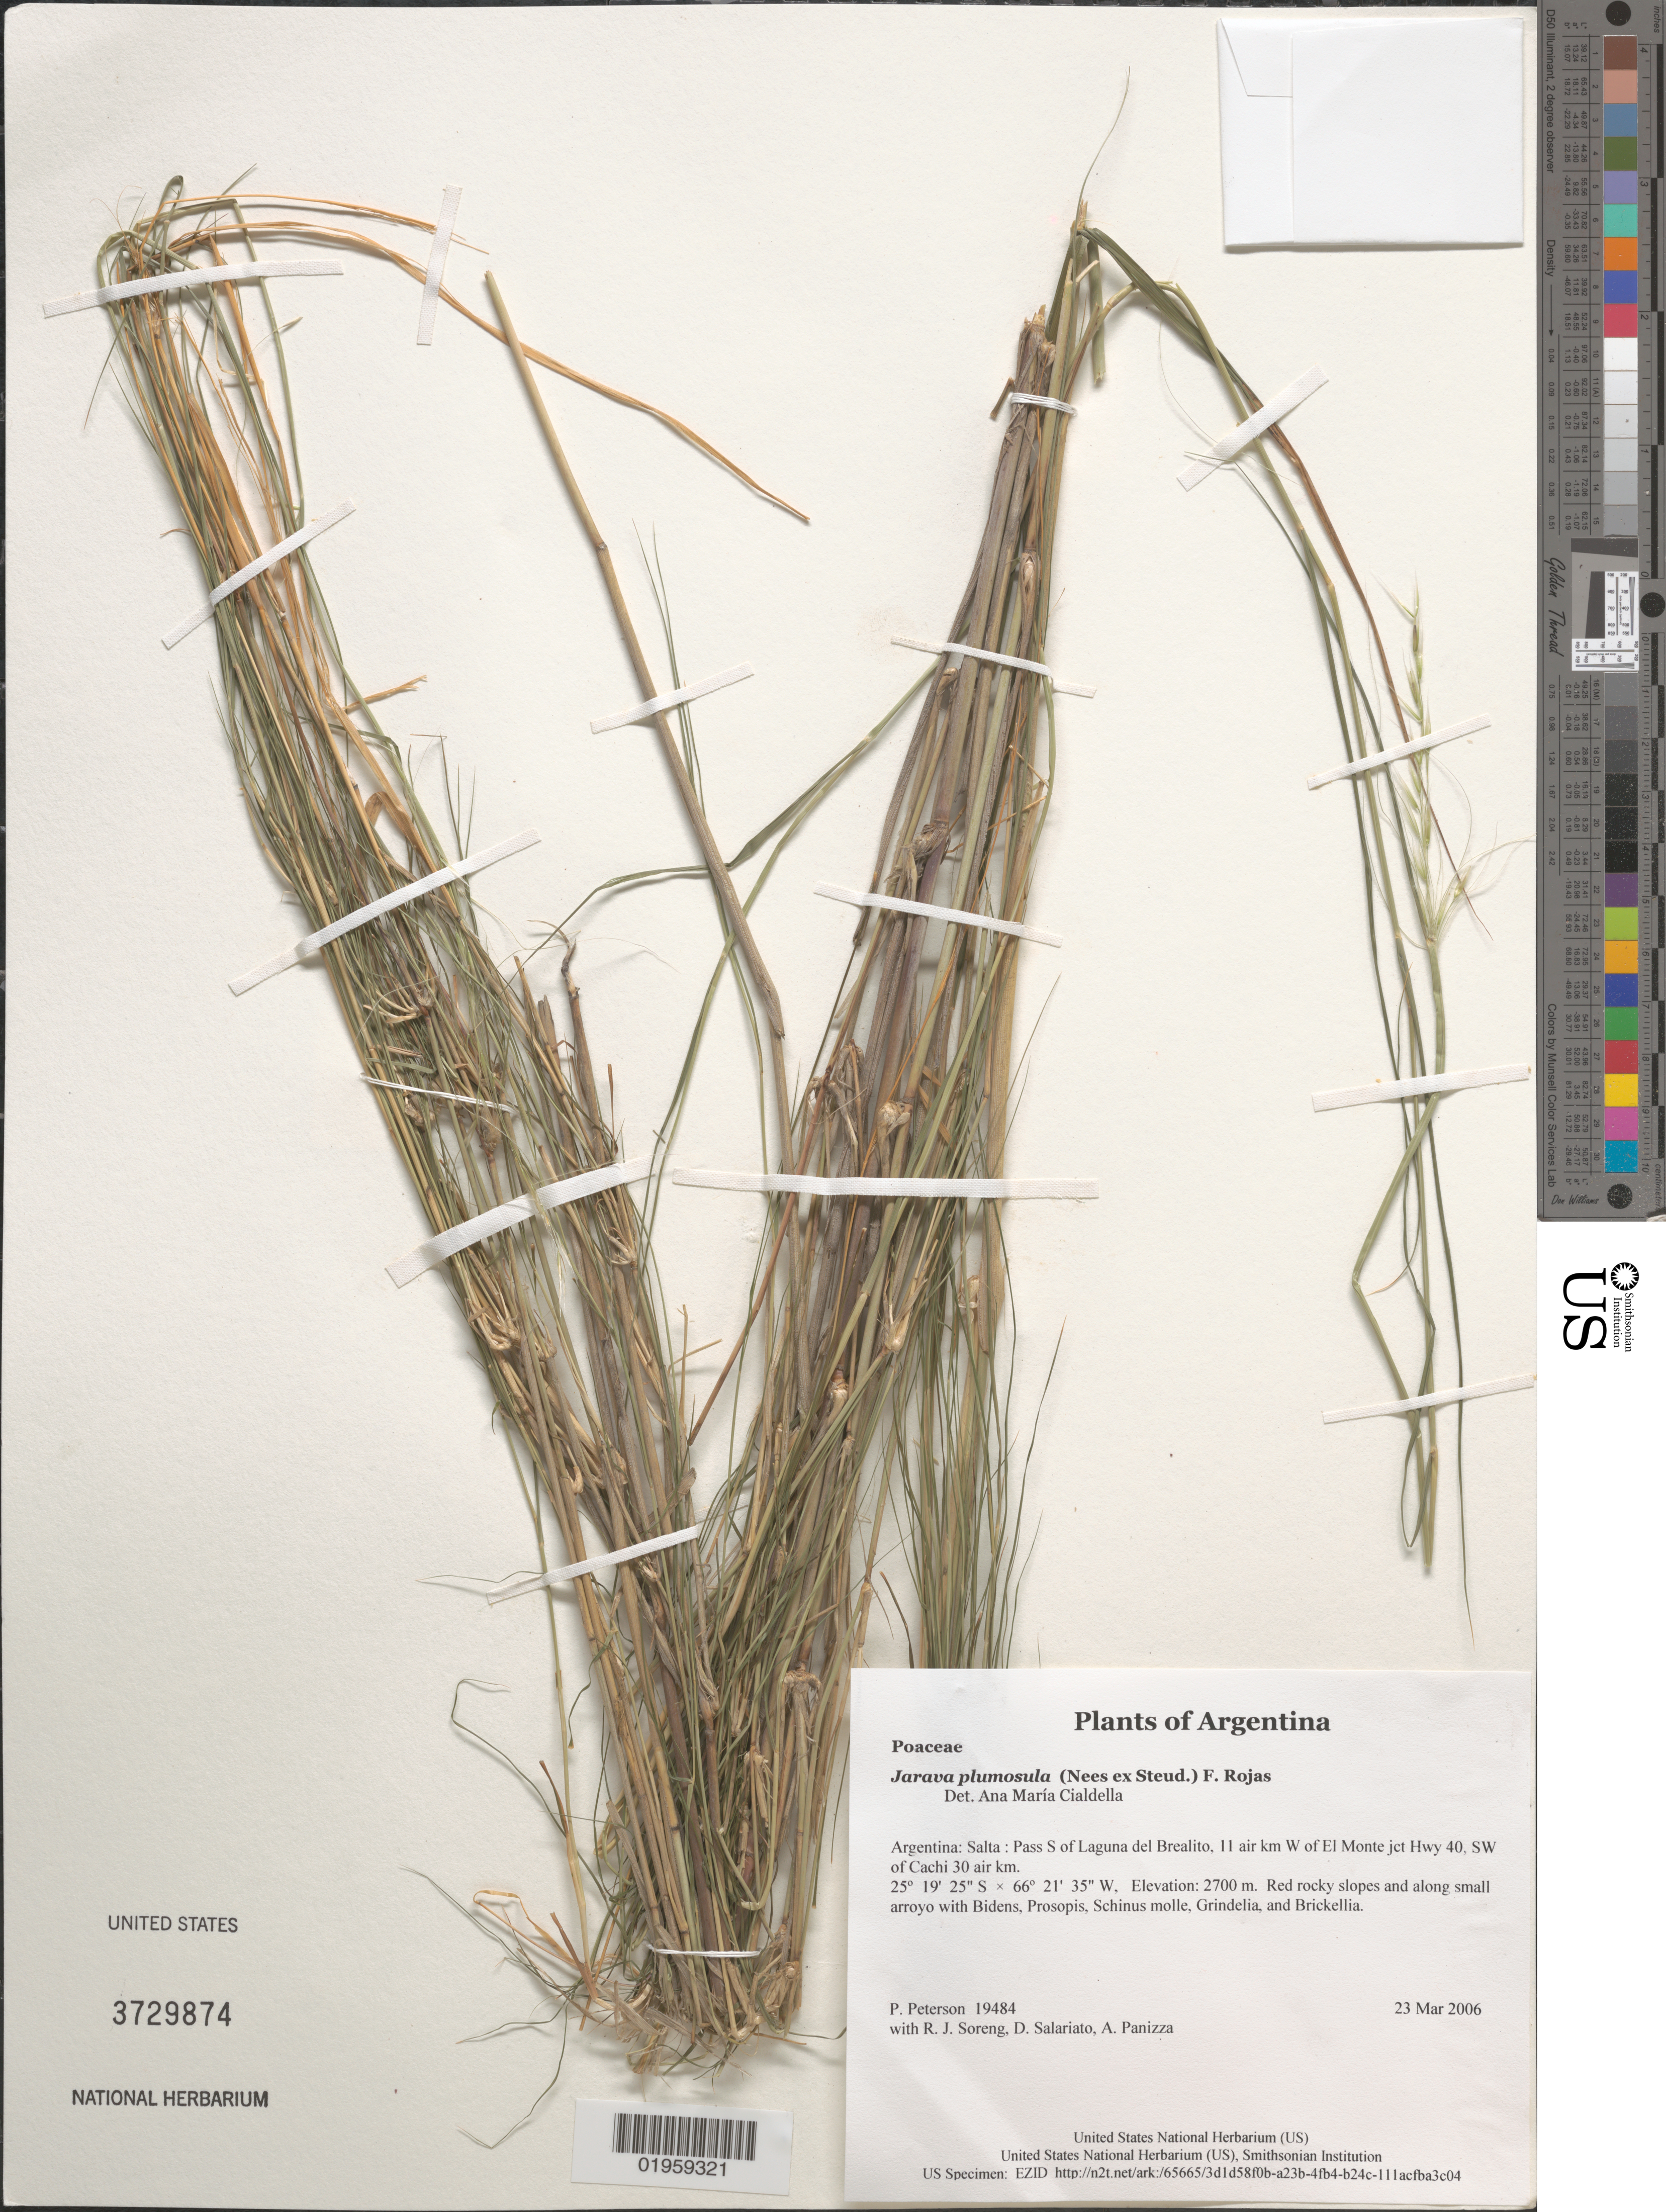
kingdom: Plantae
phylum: Tracheophyta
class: Liliopsida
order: Poales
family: Poaceae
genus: Jarava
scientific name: Jarava plumosula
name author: (Nees ex Steud.) F. Rojas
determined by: Cialdella, A. M.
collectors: P. M. Peterson, R. J. Soreng, D. Salariato & A. Panizza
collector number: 19484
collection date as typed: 23 Mar 2006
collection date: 2006-03-23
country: Argentina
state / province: Salta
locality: Pass S of Laguna del Brealito, 11 air km W of El Monte jct Hwy 40, SW of Cachi 30 air km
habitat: Red rocky slopes and along small arroyo with Bidens, Prosopis, Schinus molle, Grindelia, and Brickellia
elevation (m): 2700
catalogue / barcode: US 3729874